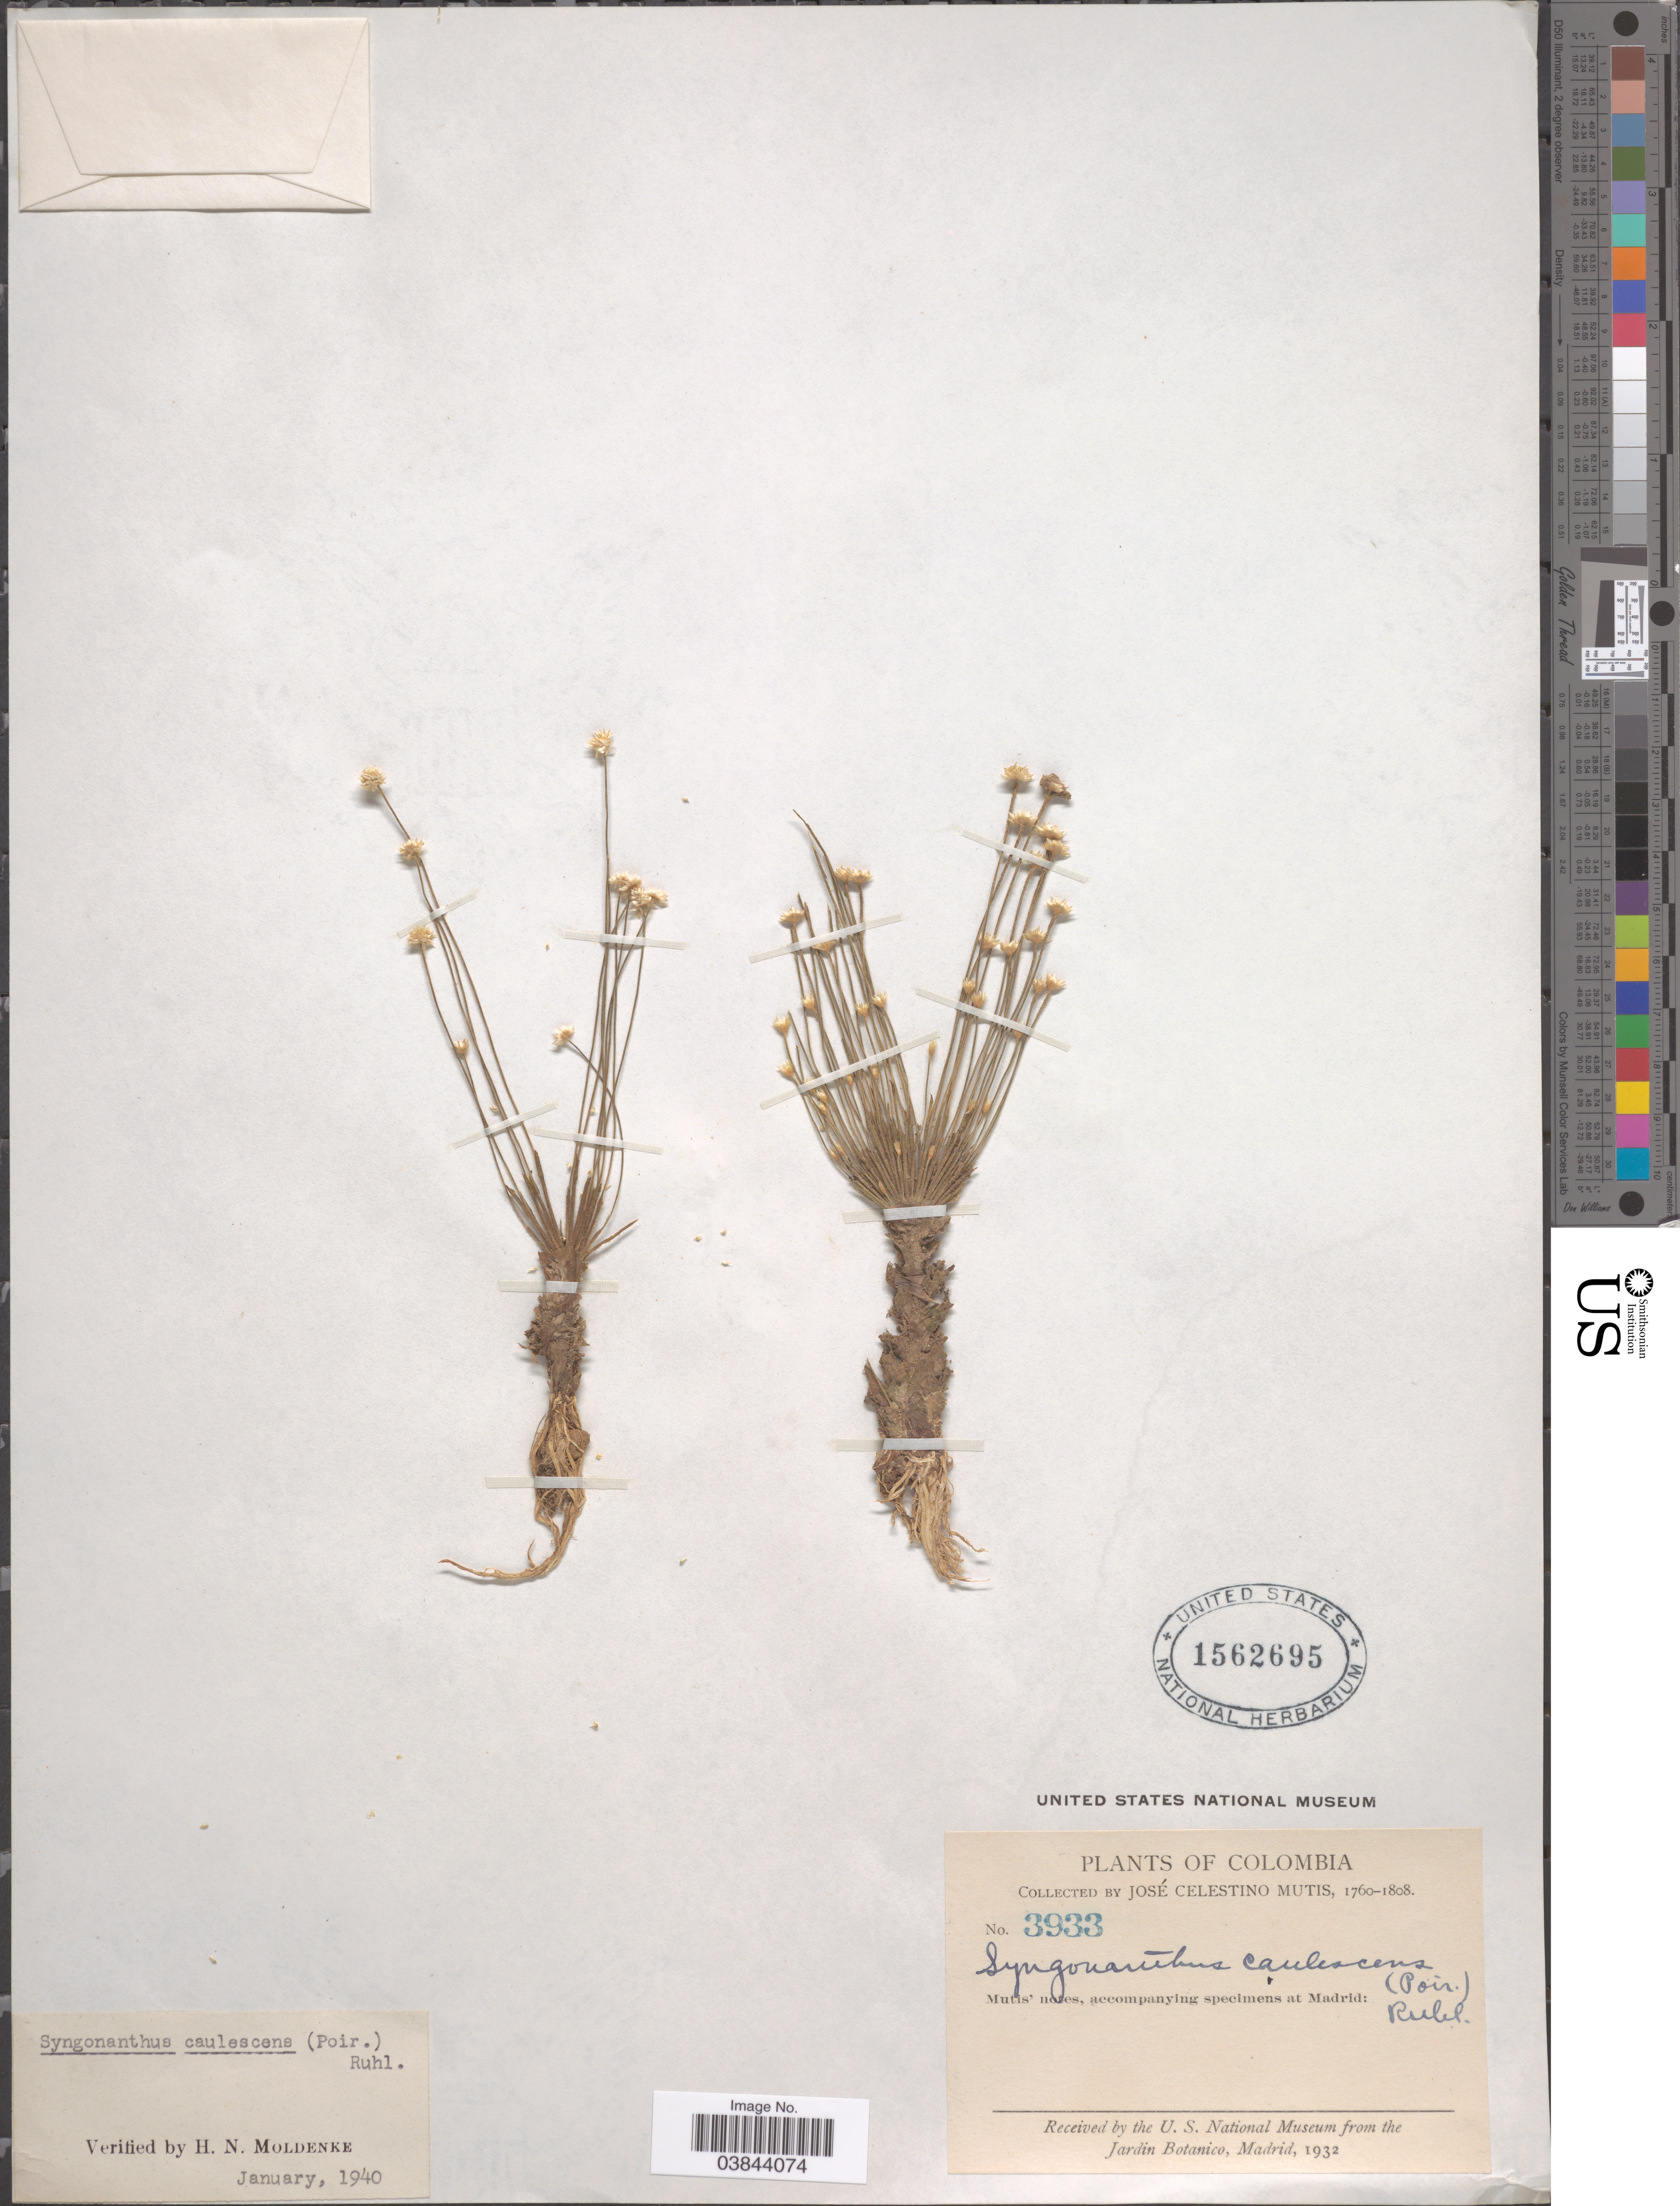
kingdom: Plantae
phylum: Tracheophyta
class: Liliopsida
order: Poales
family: Eriocaulaceae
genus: Syngonanthus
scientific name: Syngonanthus caulescens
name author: (Poir.) Ruhland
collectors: J. C. B. Mutis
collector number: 3933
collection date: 1760/1808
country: Colombia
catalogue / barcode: US 1562695